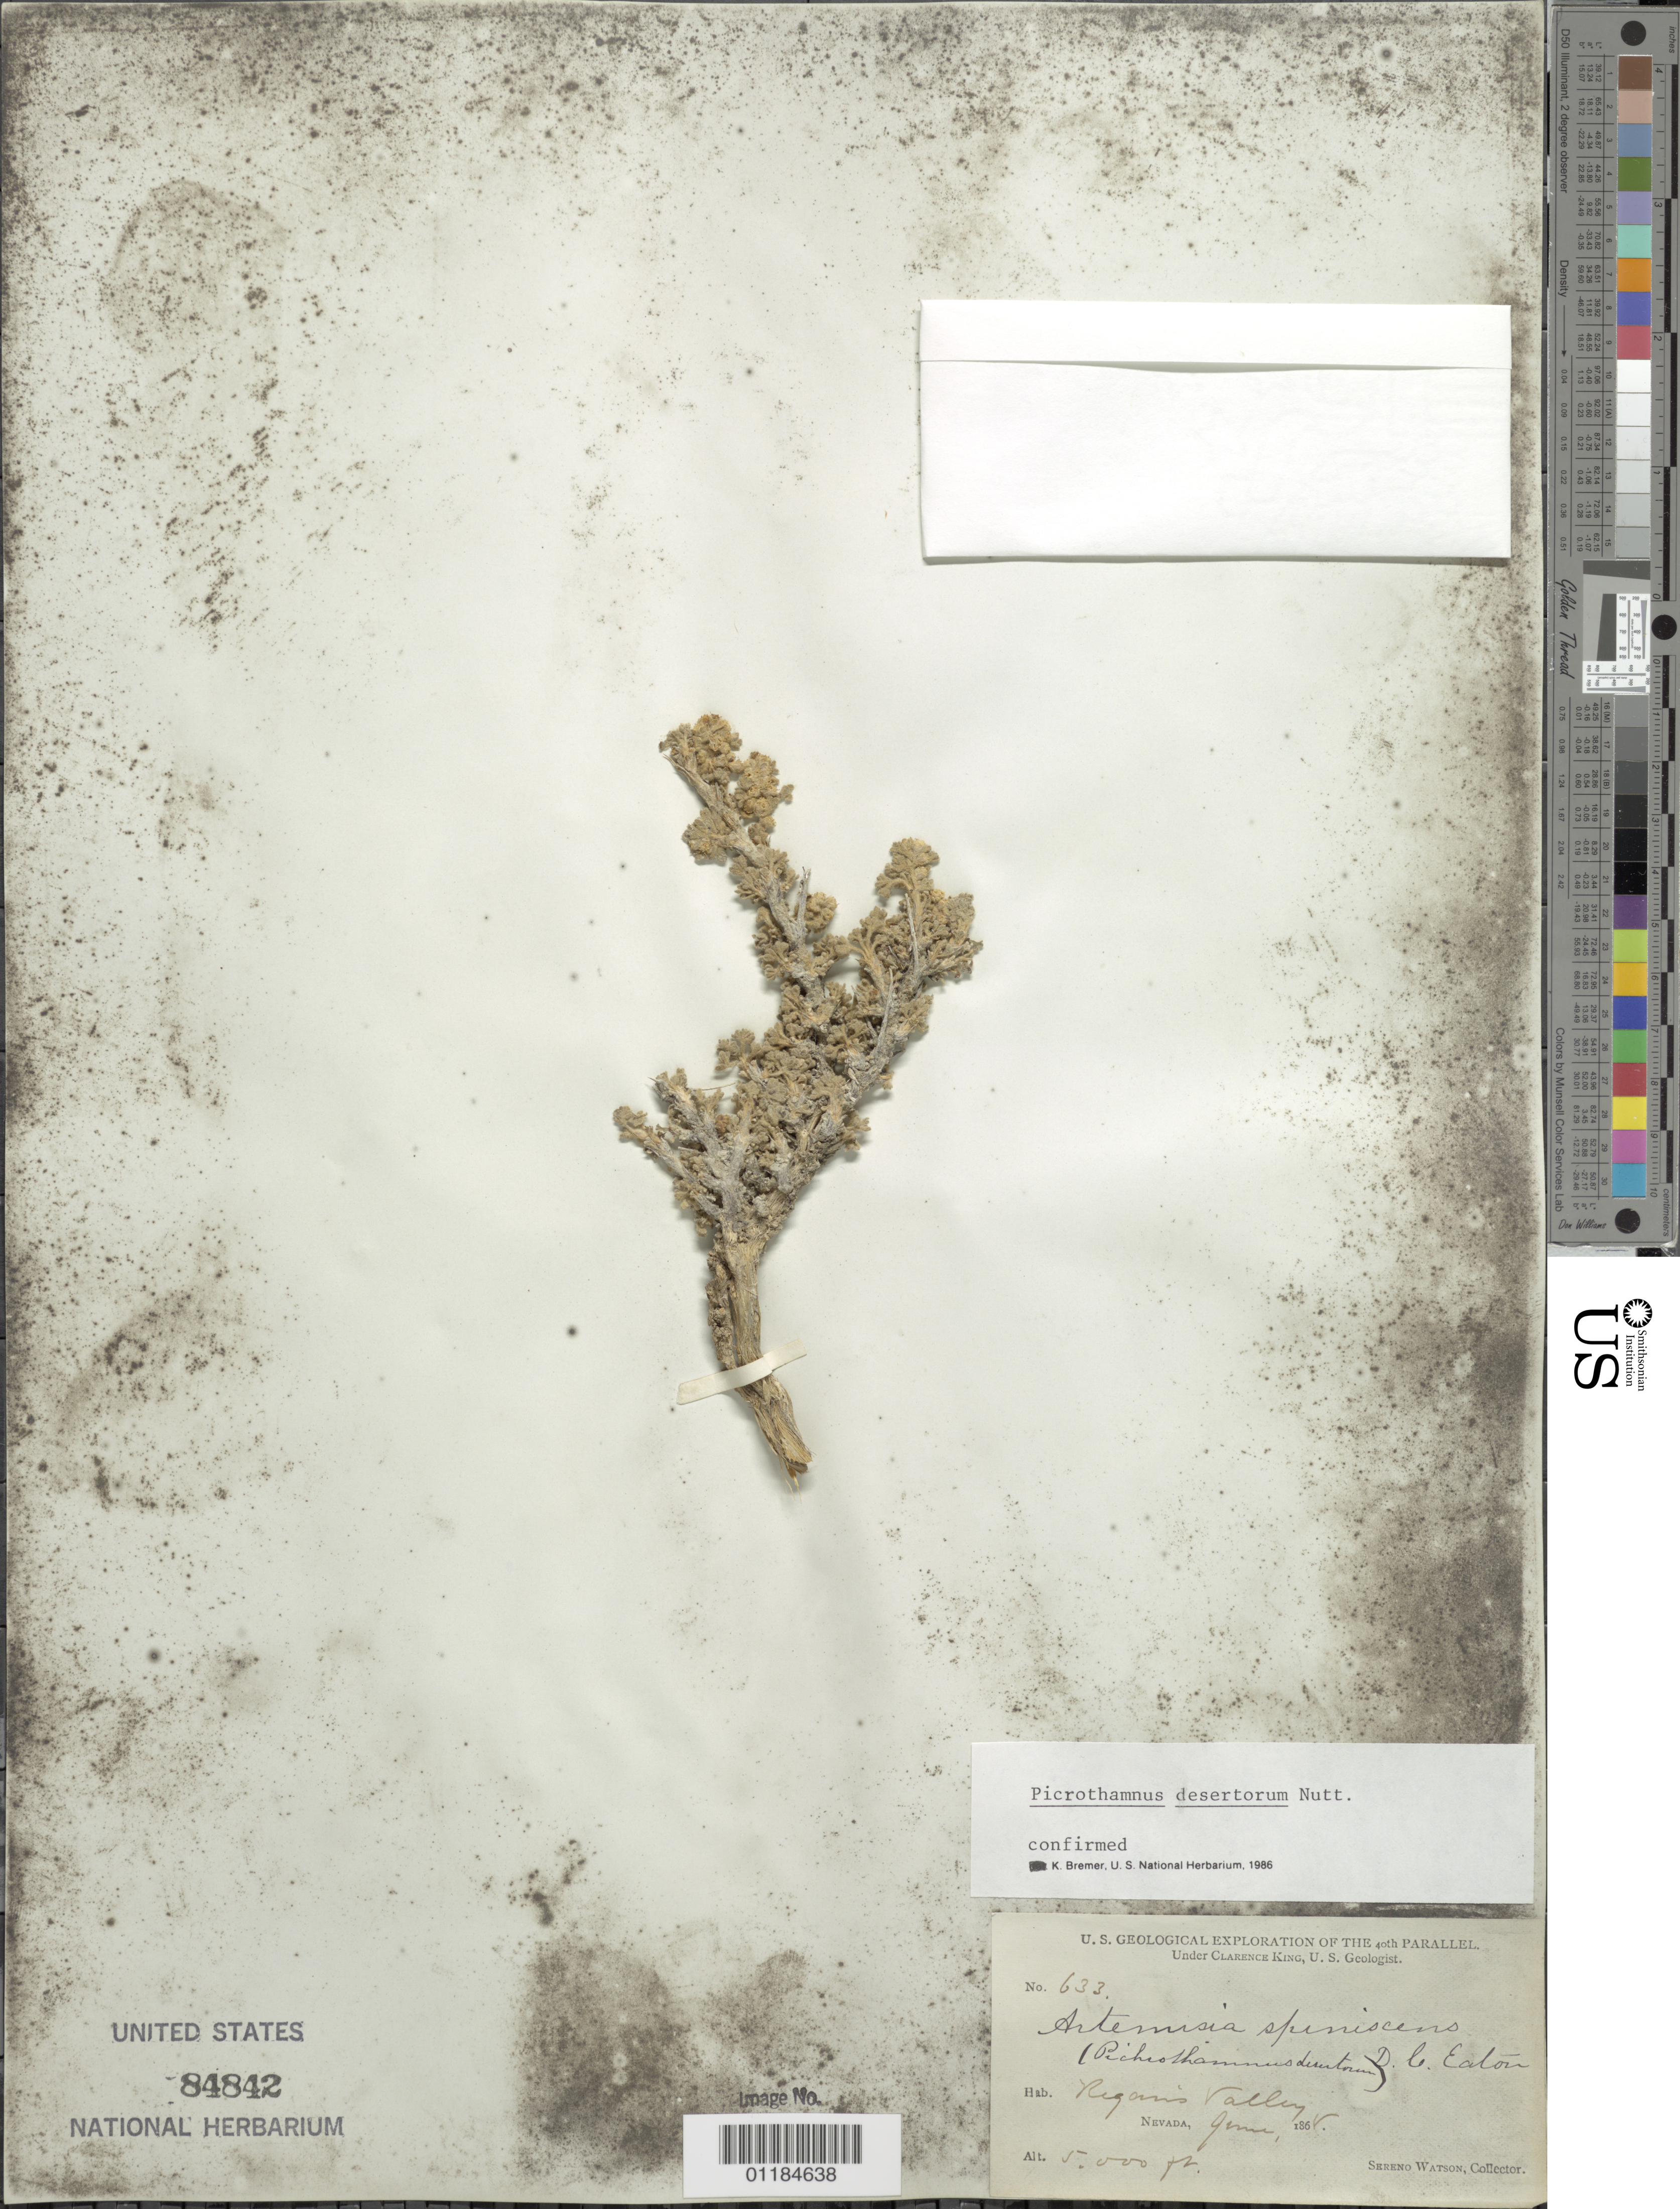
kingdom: Plantae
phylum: Tracheophyta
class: Magnoliopsida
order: Asterales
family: Asteraceae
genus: Picrothamnus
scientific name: Picrothamnus desertorum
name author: Nutt.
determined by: Bremer, K.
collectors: S. Watson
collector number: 633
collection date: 1868-06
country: United States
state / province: Nevada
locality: Regan's Valley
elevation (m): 1524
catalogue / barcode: US 84842